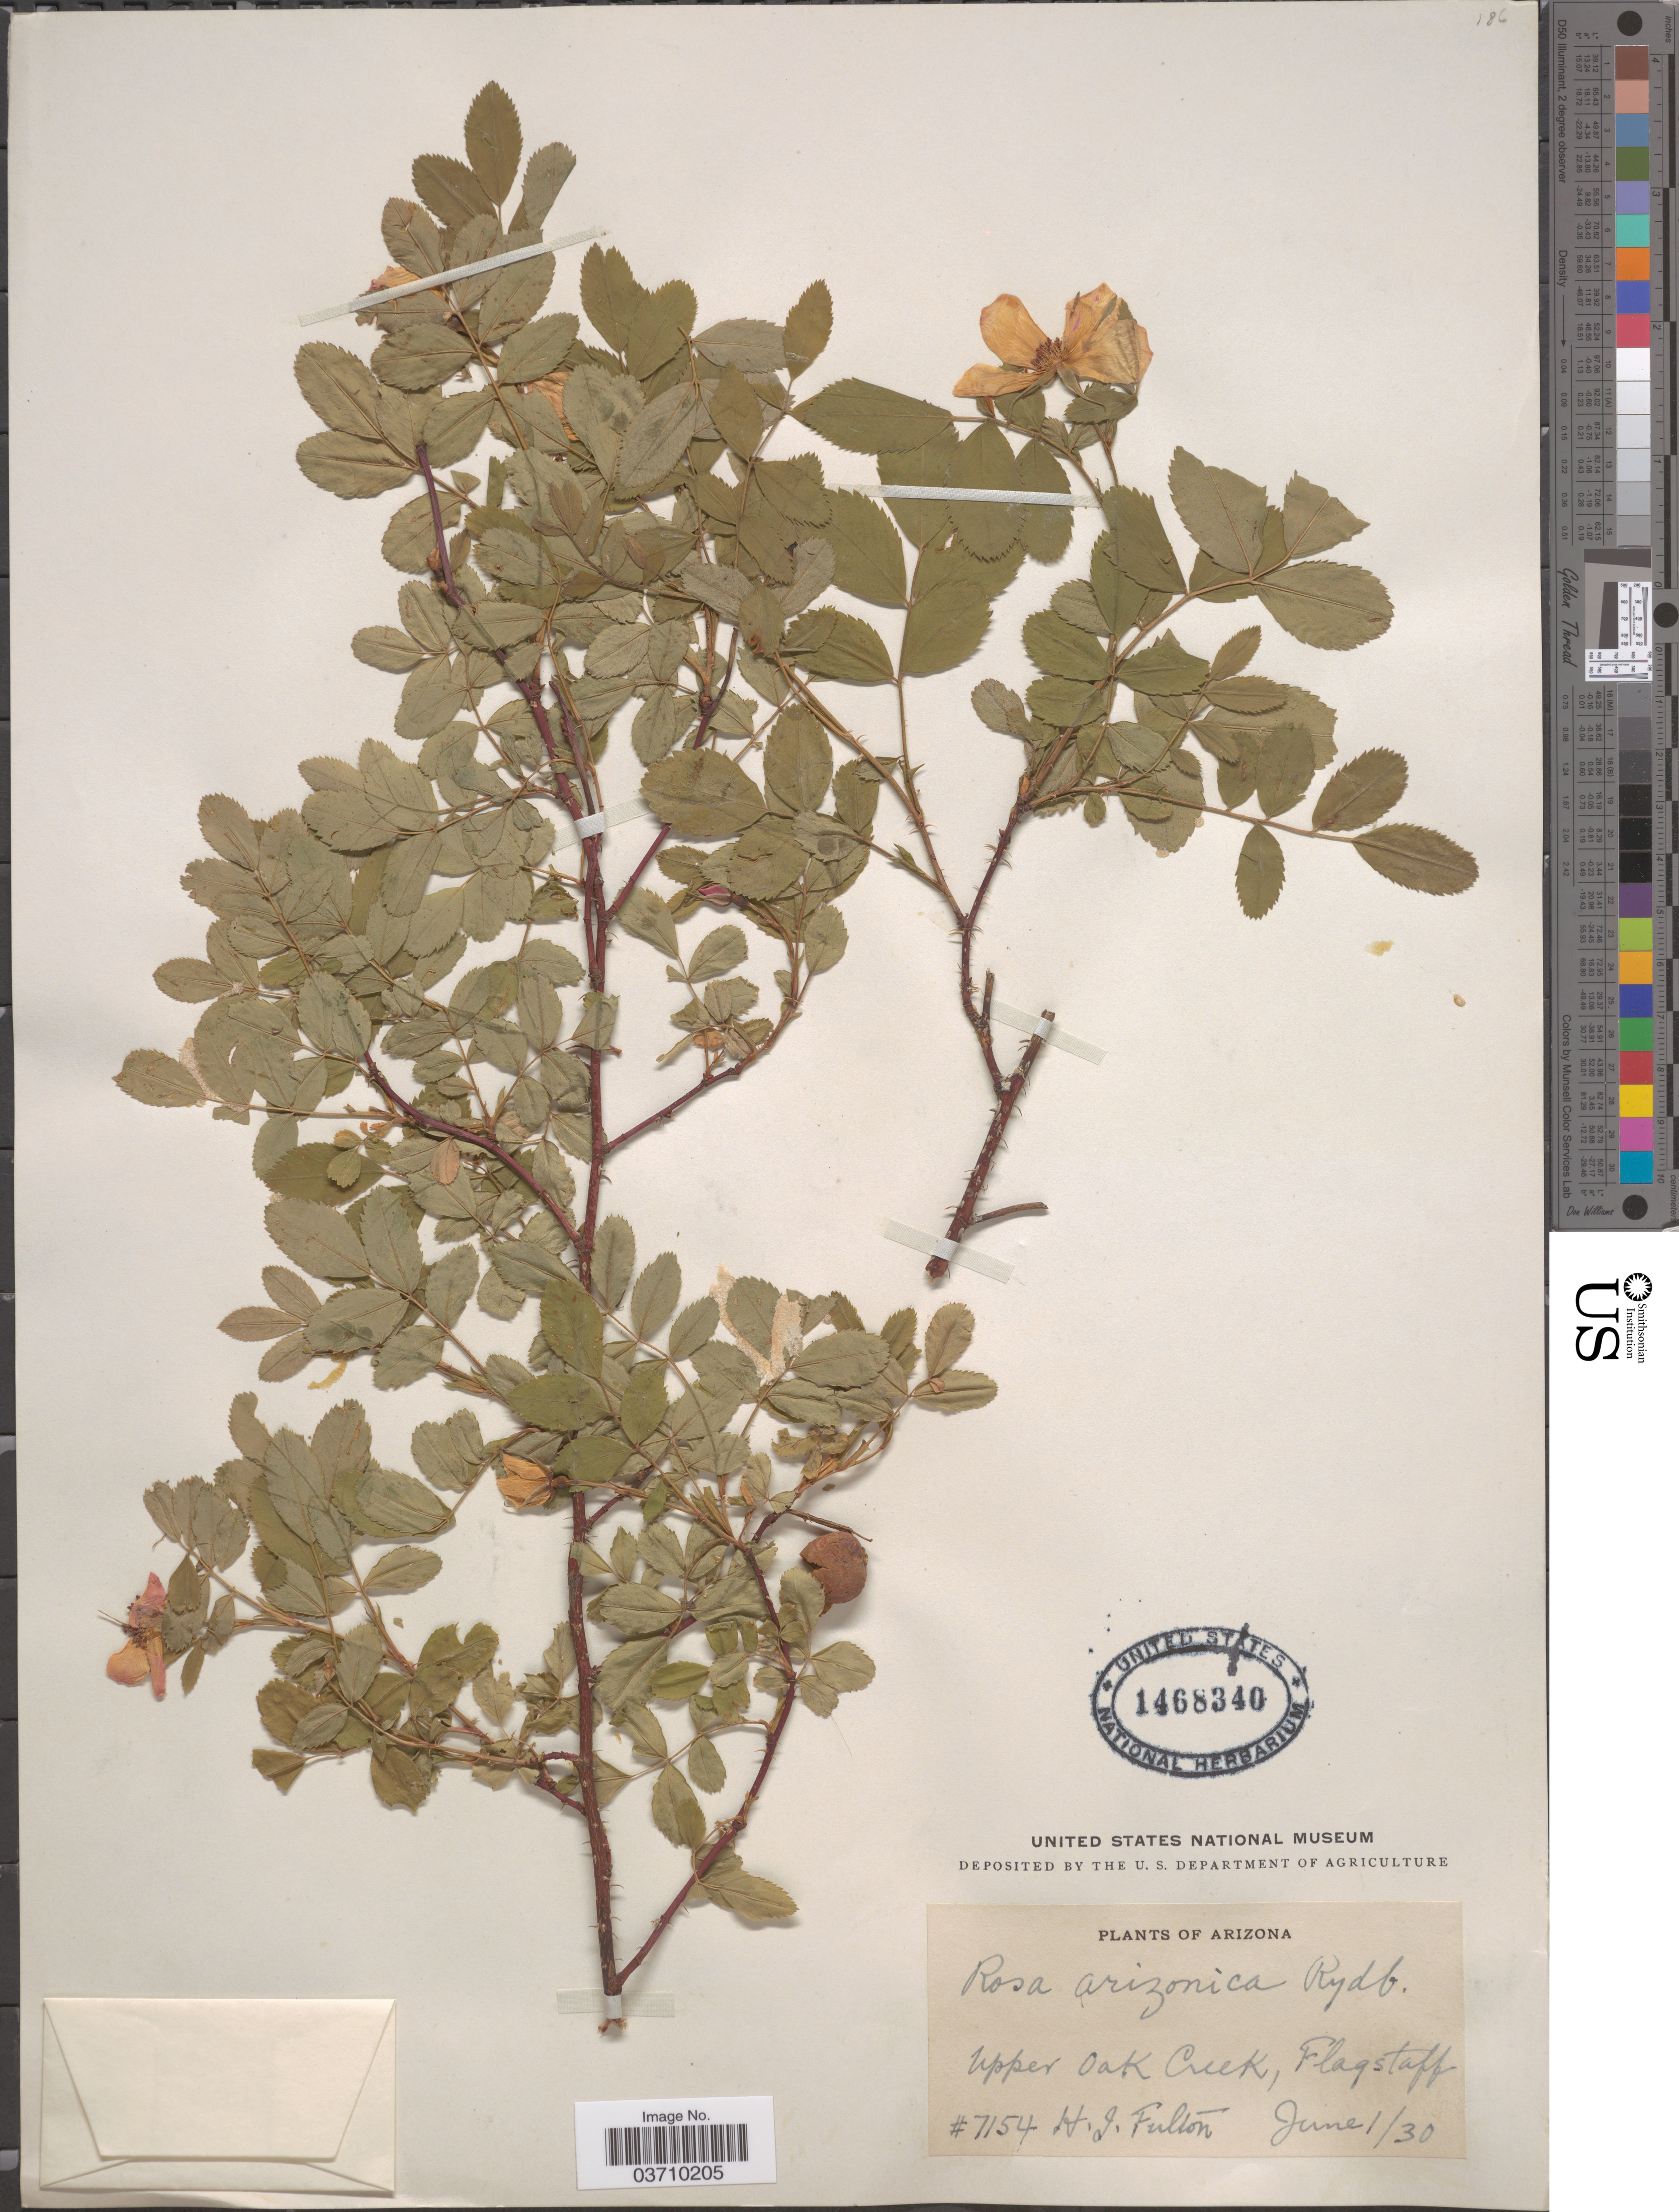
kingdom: Plantae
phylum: Tracheophyta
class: Magnoliopsida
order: Rosales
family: Rosaceae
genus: Rosa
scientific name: Rosa arizonica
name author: Rydb.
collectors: H. Fulton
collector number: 7154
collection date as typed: Transcribed d/m/y: 1/6/30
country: United States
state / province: Arizona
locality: Upper Oak Creek, Flagstaff.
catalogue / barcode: US 1468340